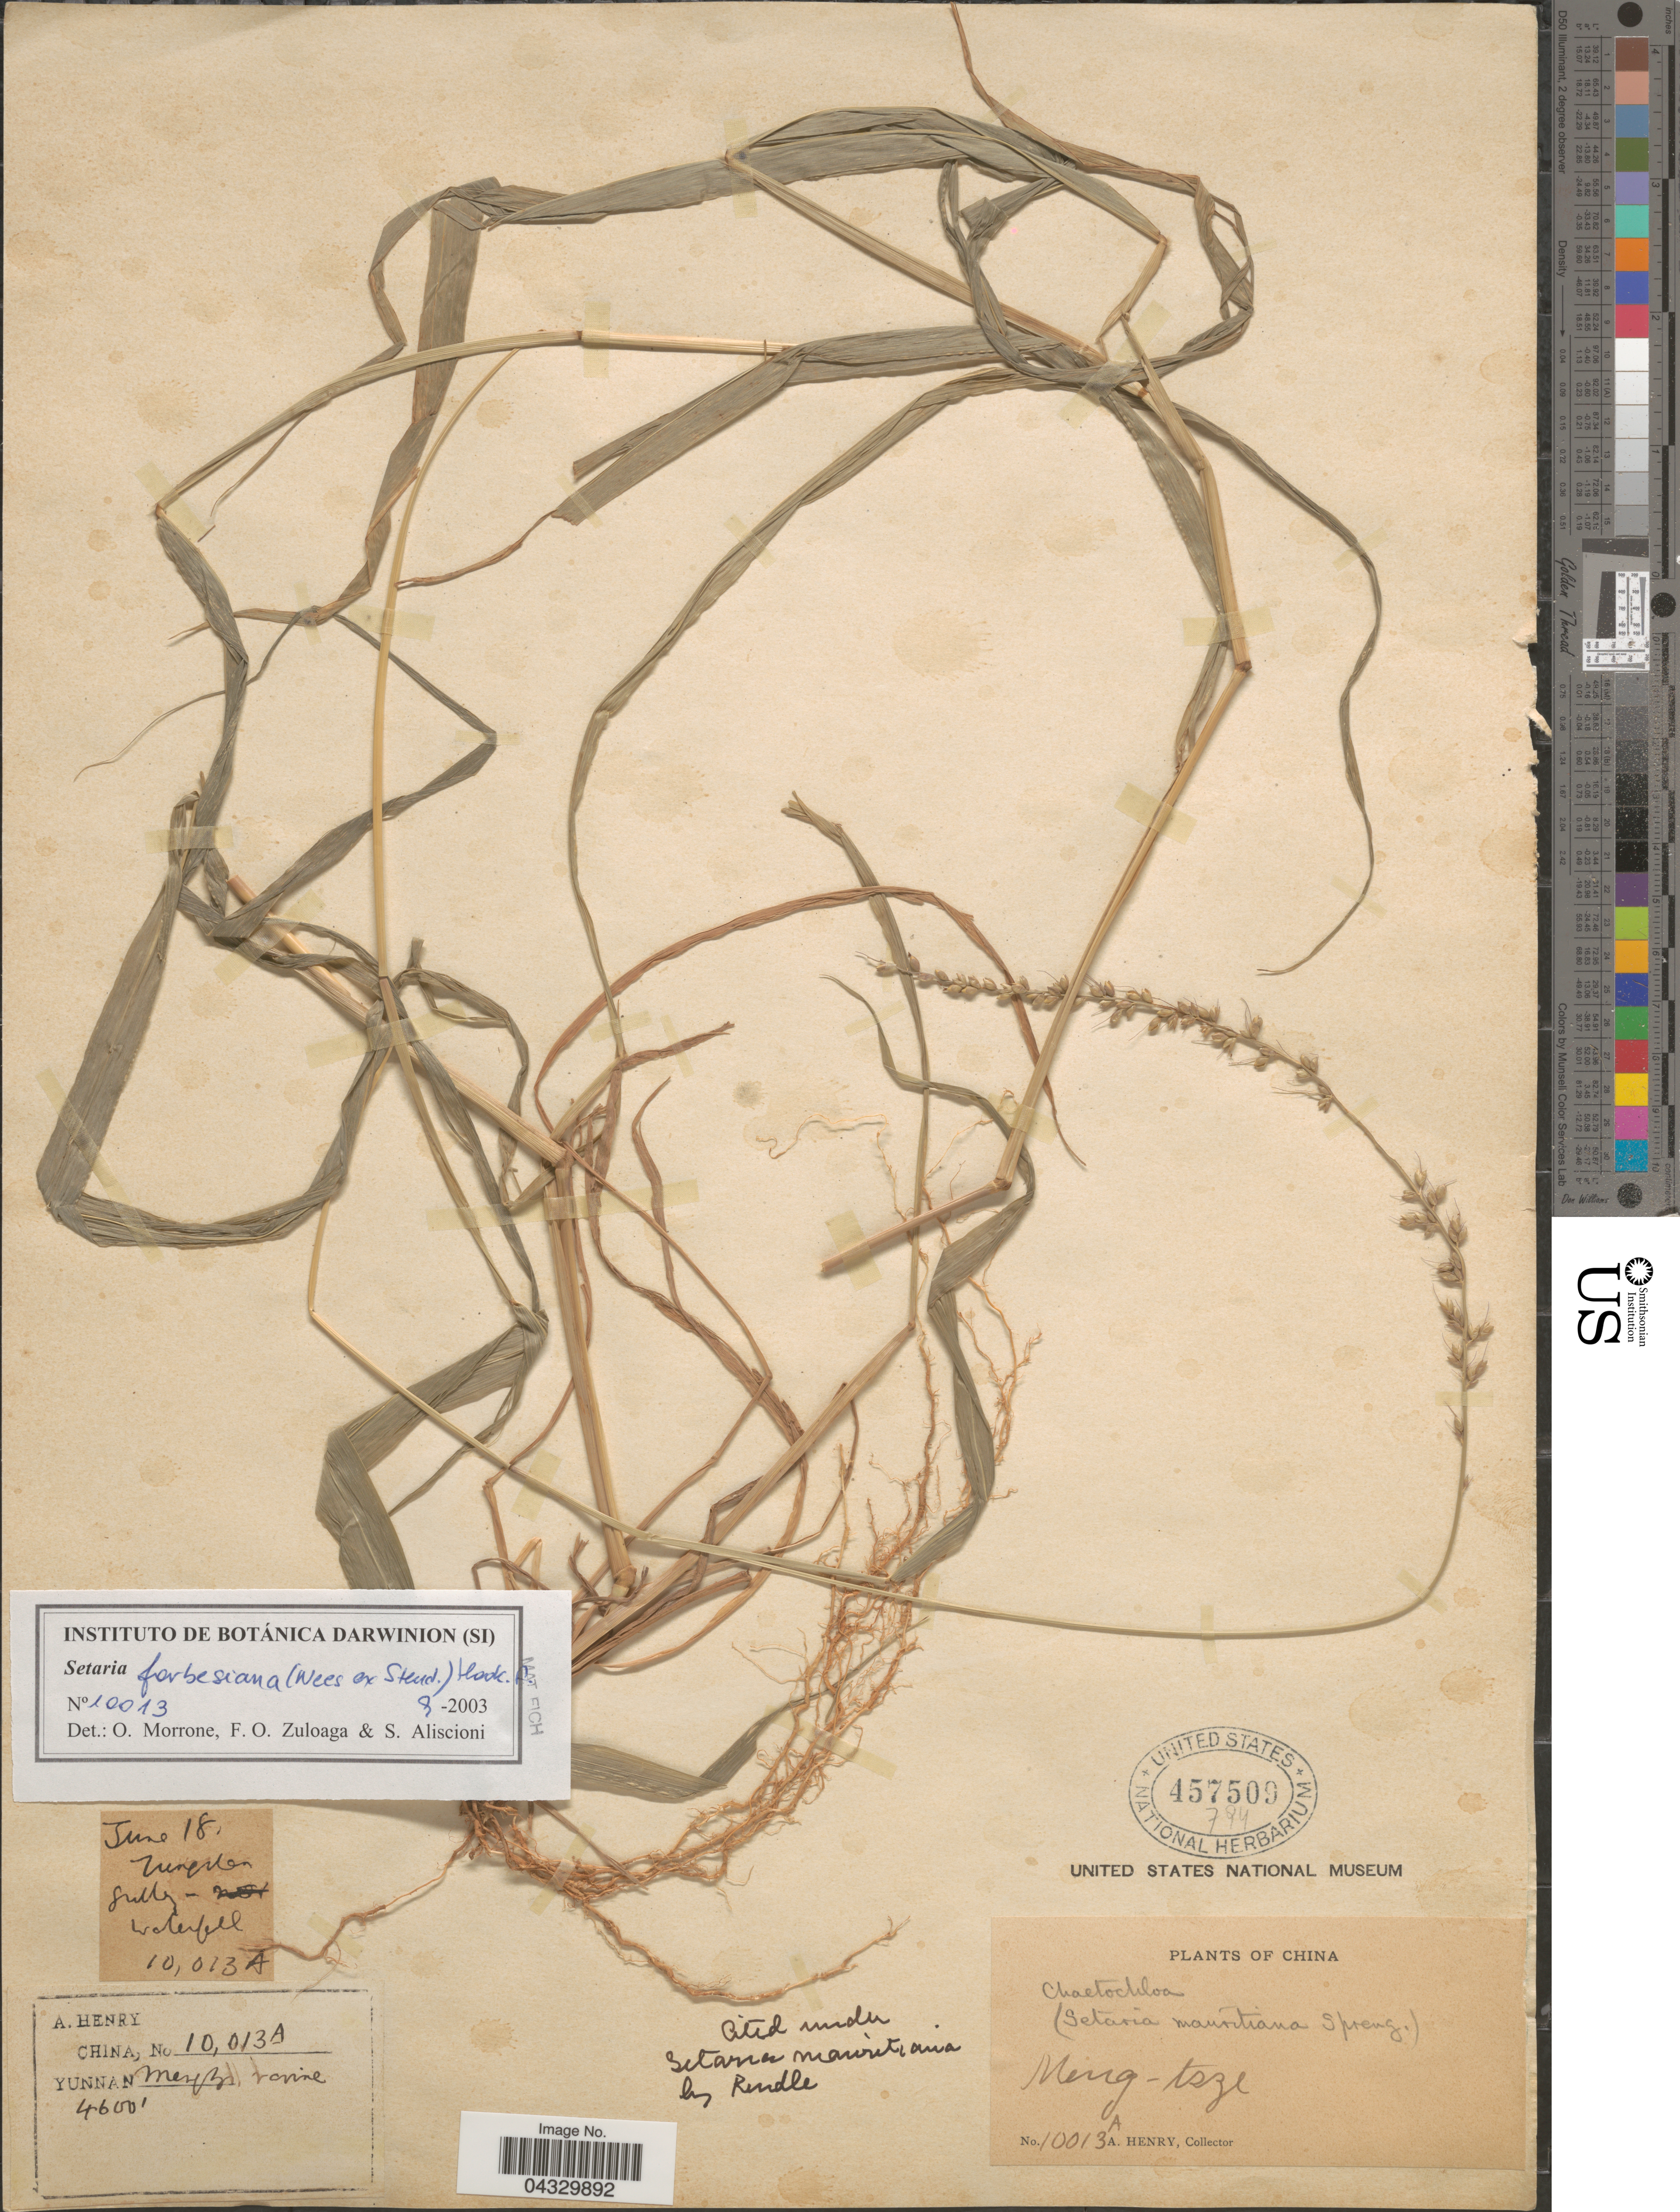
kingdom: Plantae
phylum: Tracheophyta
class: Liliopsida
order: Poales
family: Poaceae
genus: Setaria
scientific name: Setaria forbesiana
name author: (Nees ex Steud.) Hook. f.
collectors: A. Henry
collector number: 100130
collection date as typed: Transcribed d/m/y: /7/18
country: China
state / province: Yunnan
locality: Meng-tze.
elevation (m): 1402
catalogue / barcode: US 457509